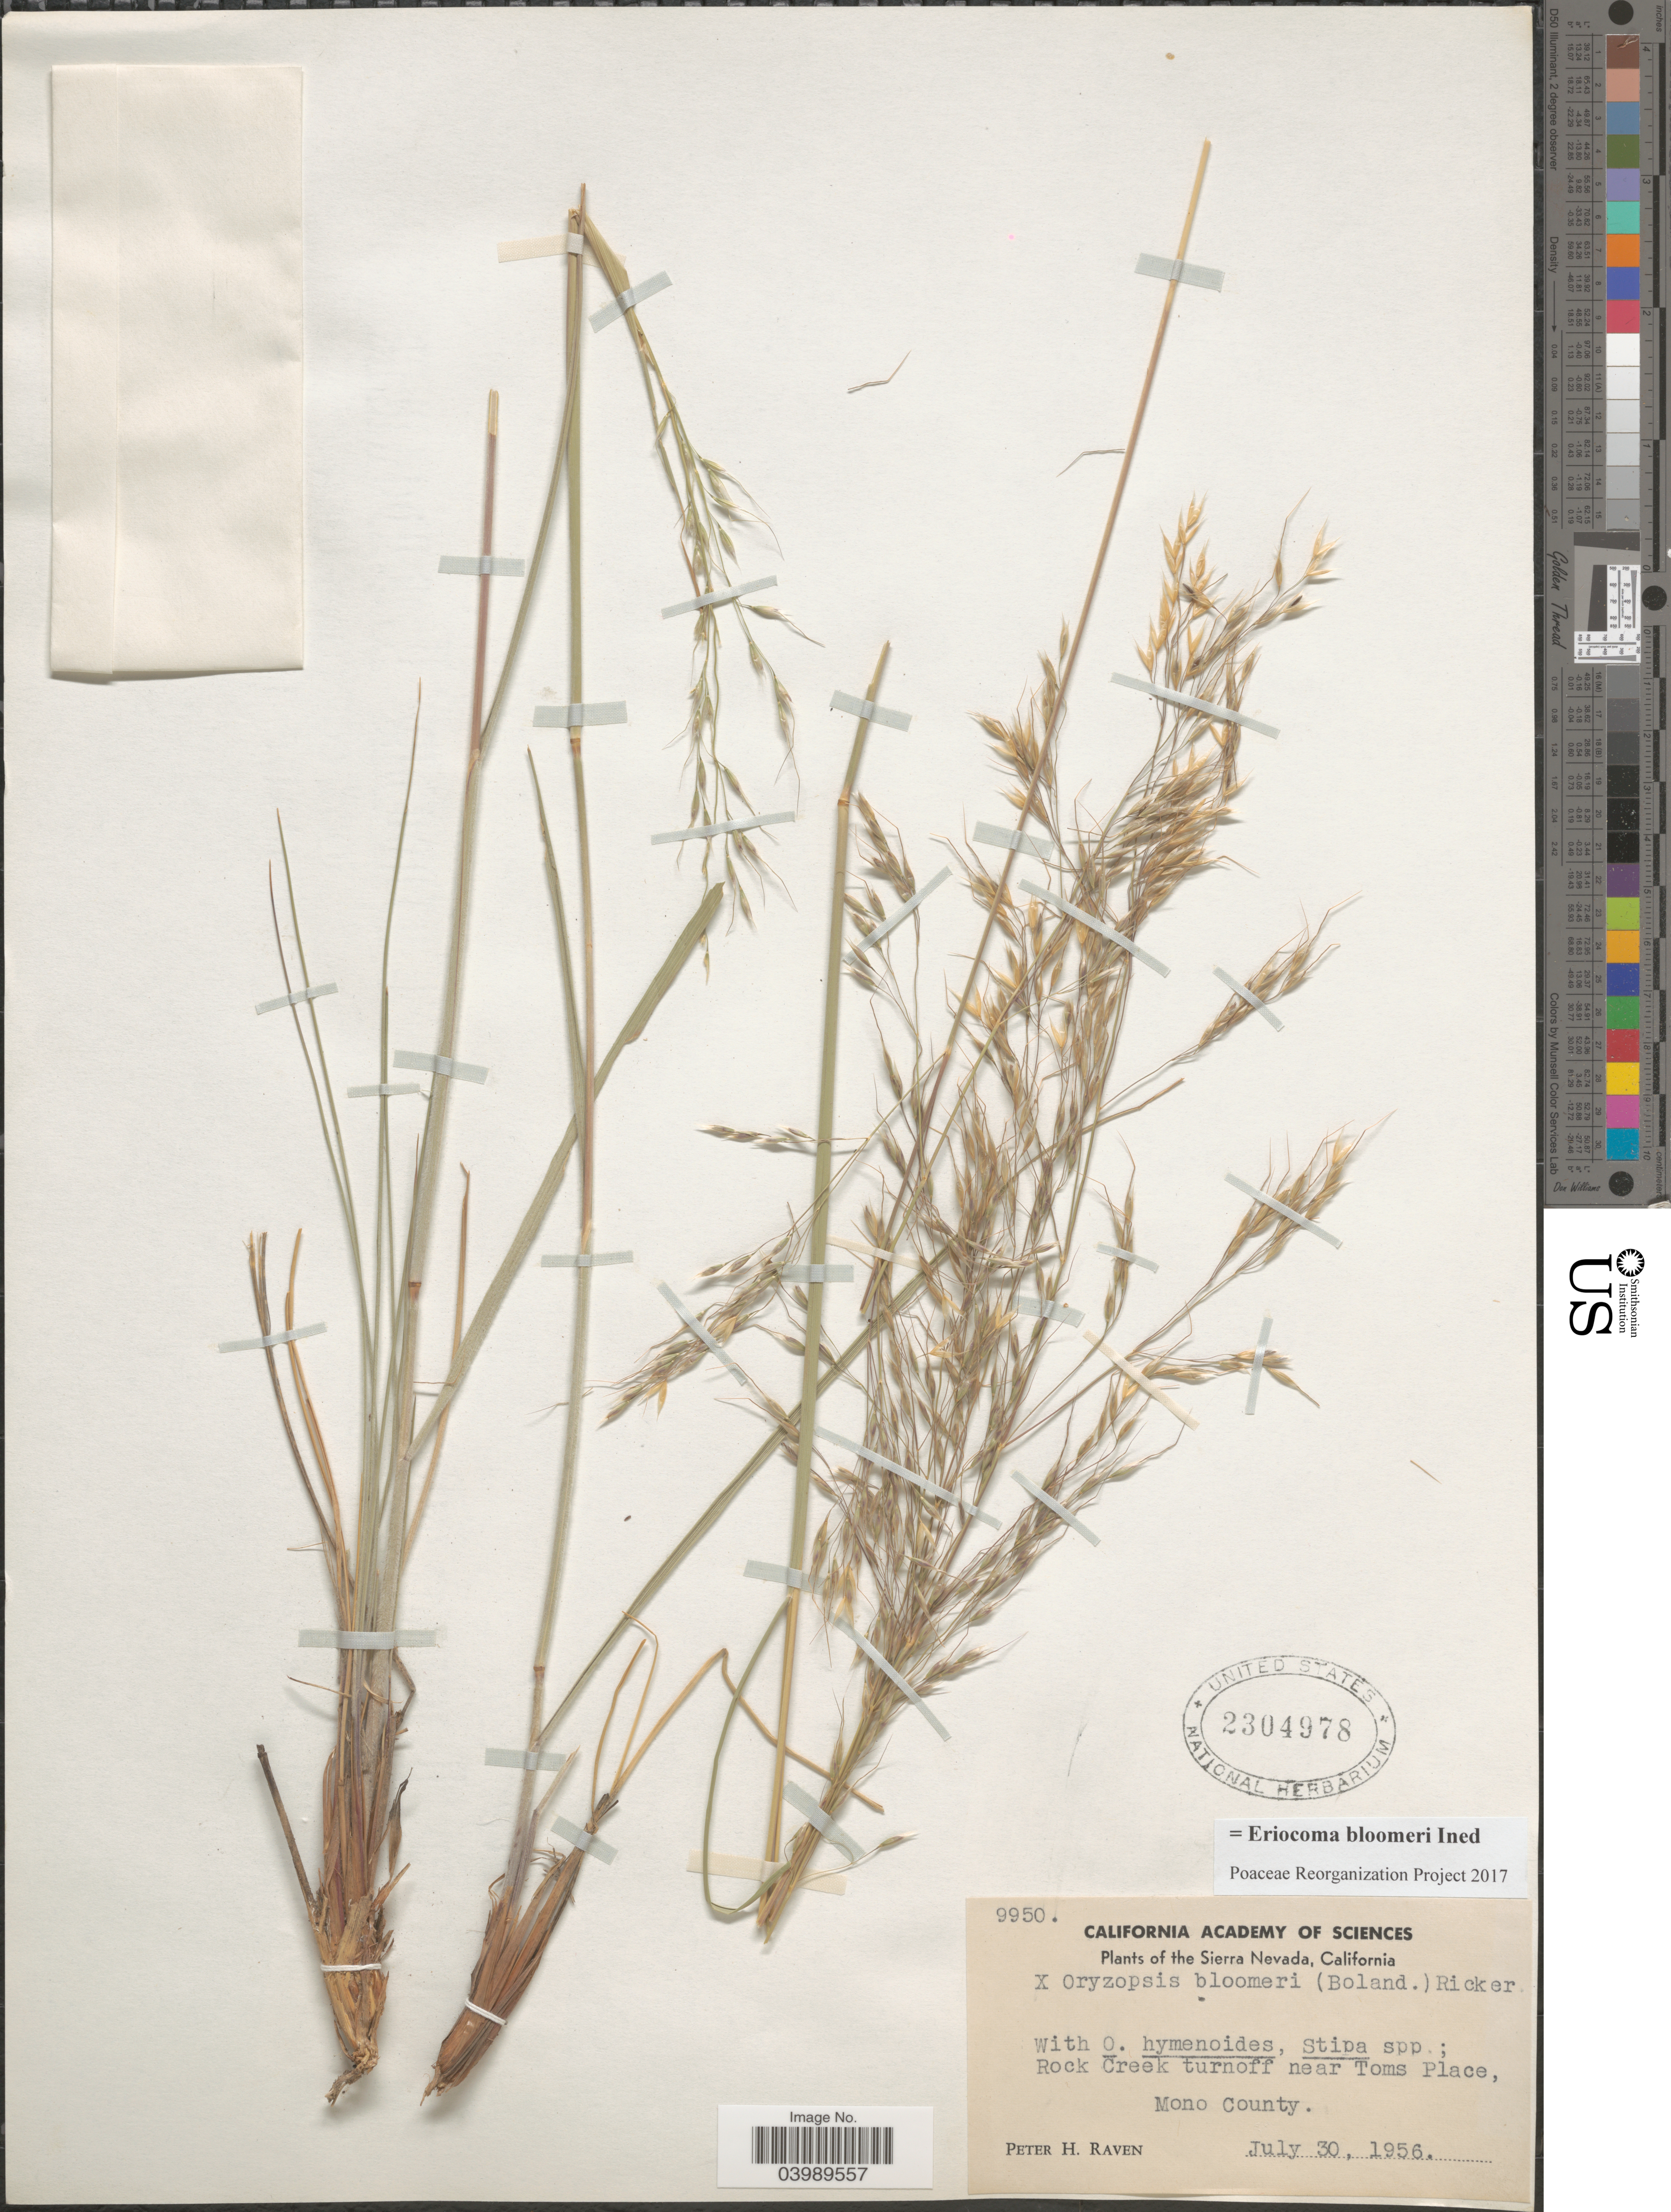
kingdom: Plantae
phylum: Tracheophyta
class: Liliopsida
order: Poales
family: Poaceae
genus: Eriocoma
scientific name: Eriocoma bloomeri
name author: Romasch.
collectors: P. Raven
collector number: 9950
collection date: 1956-07-30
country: United States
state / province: California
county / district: Mono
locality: The Sierra Nevada. Rock Creek turnoff near Toms Place, Mono County.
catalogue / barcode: US 2304978